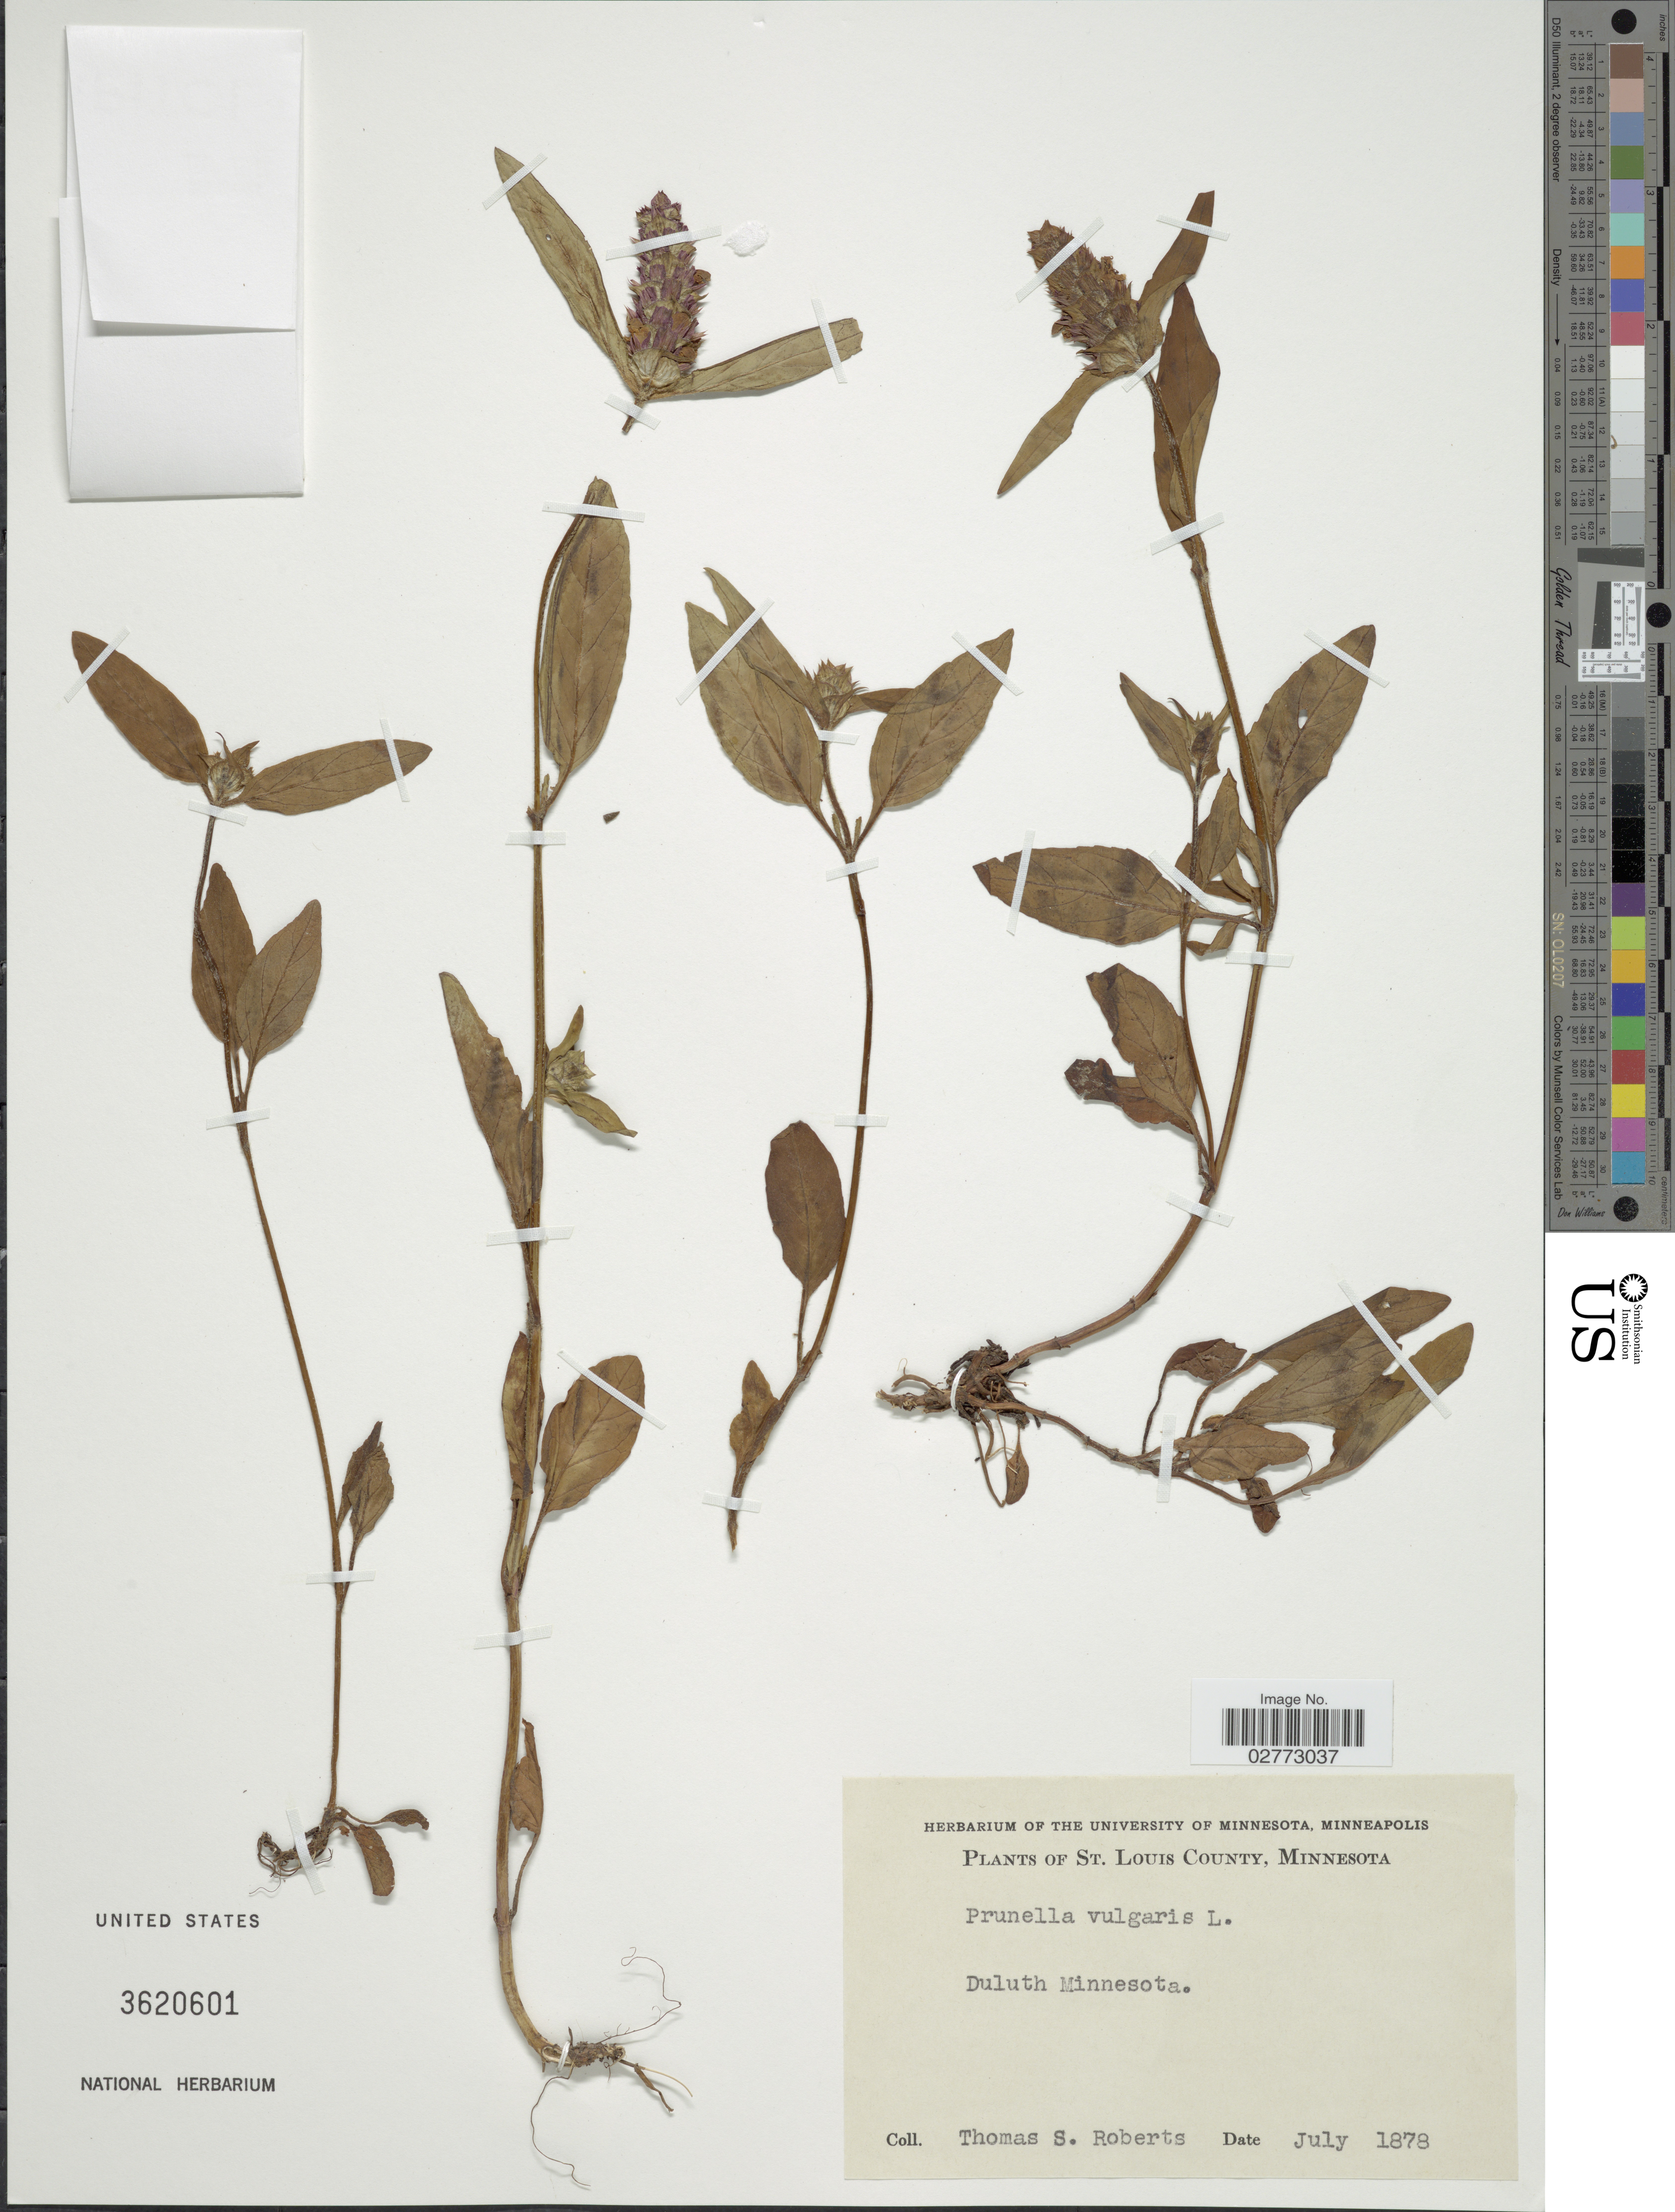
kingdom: Plantae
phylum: Tracheophyta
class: Magnoliopsida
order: Lamiales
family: Lamiaceae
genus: Prunella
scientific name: Prunella vulgaris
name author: L.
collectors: T. Roberts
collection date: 1878-07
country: United States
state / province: Minnesota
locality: St. Louis County. Duluth.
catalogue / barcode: US 3620601